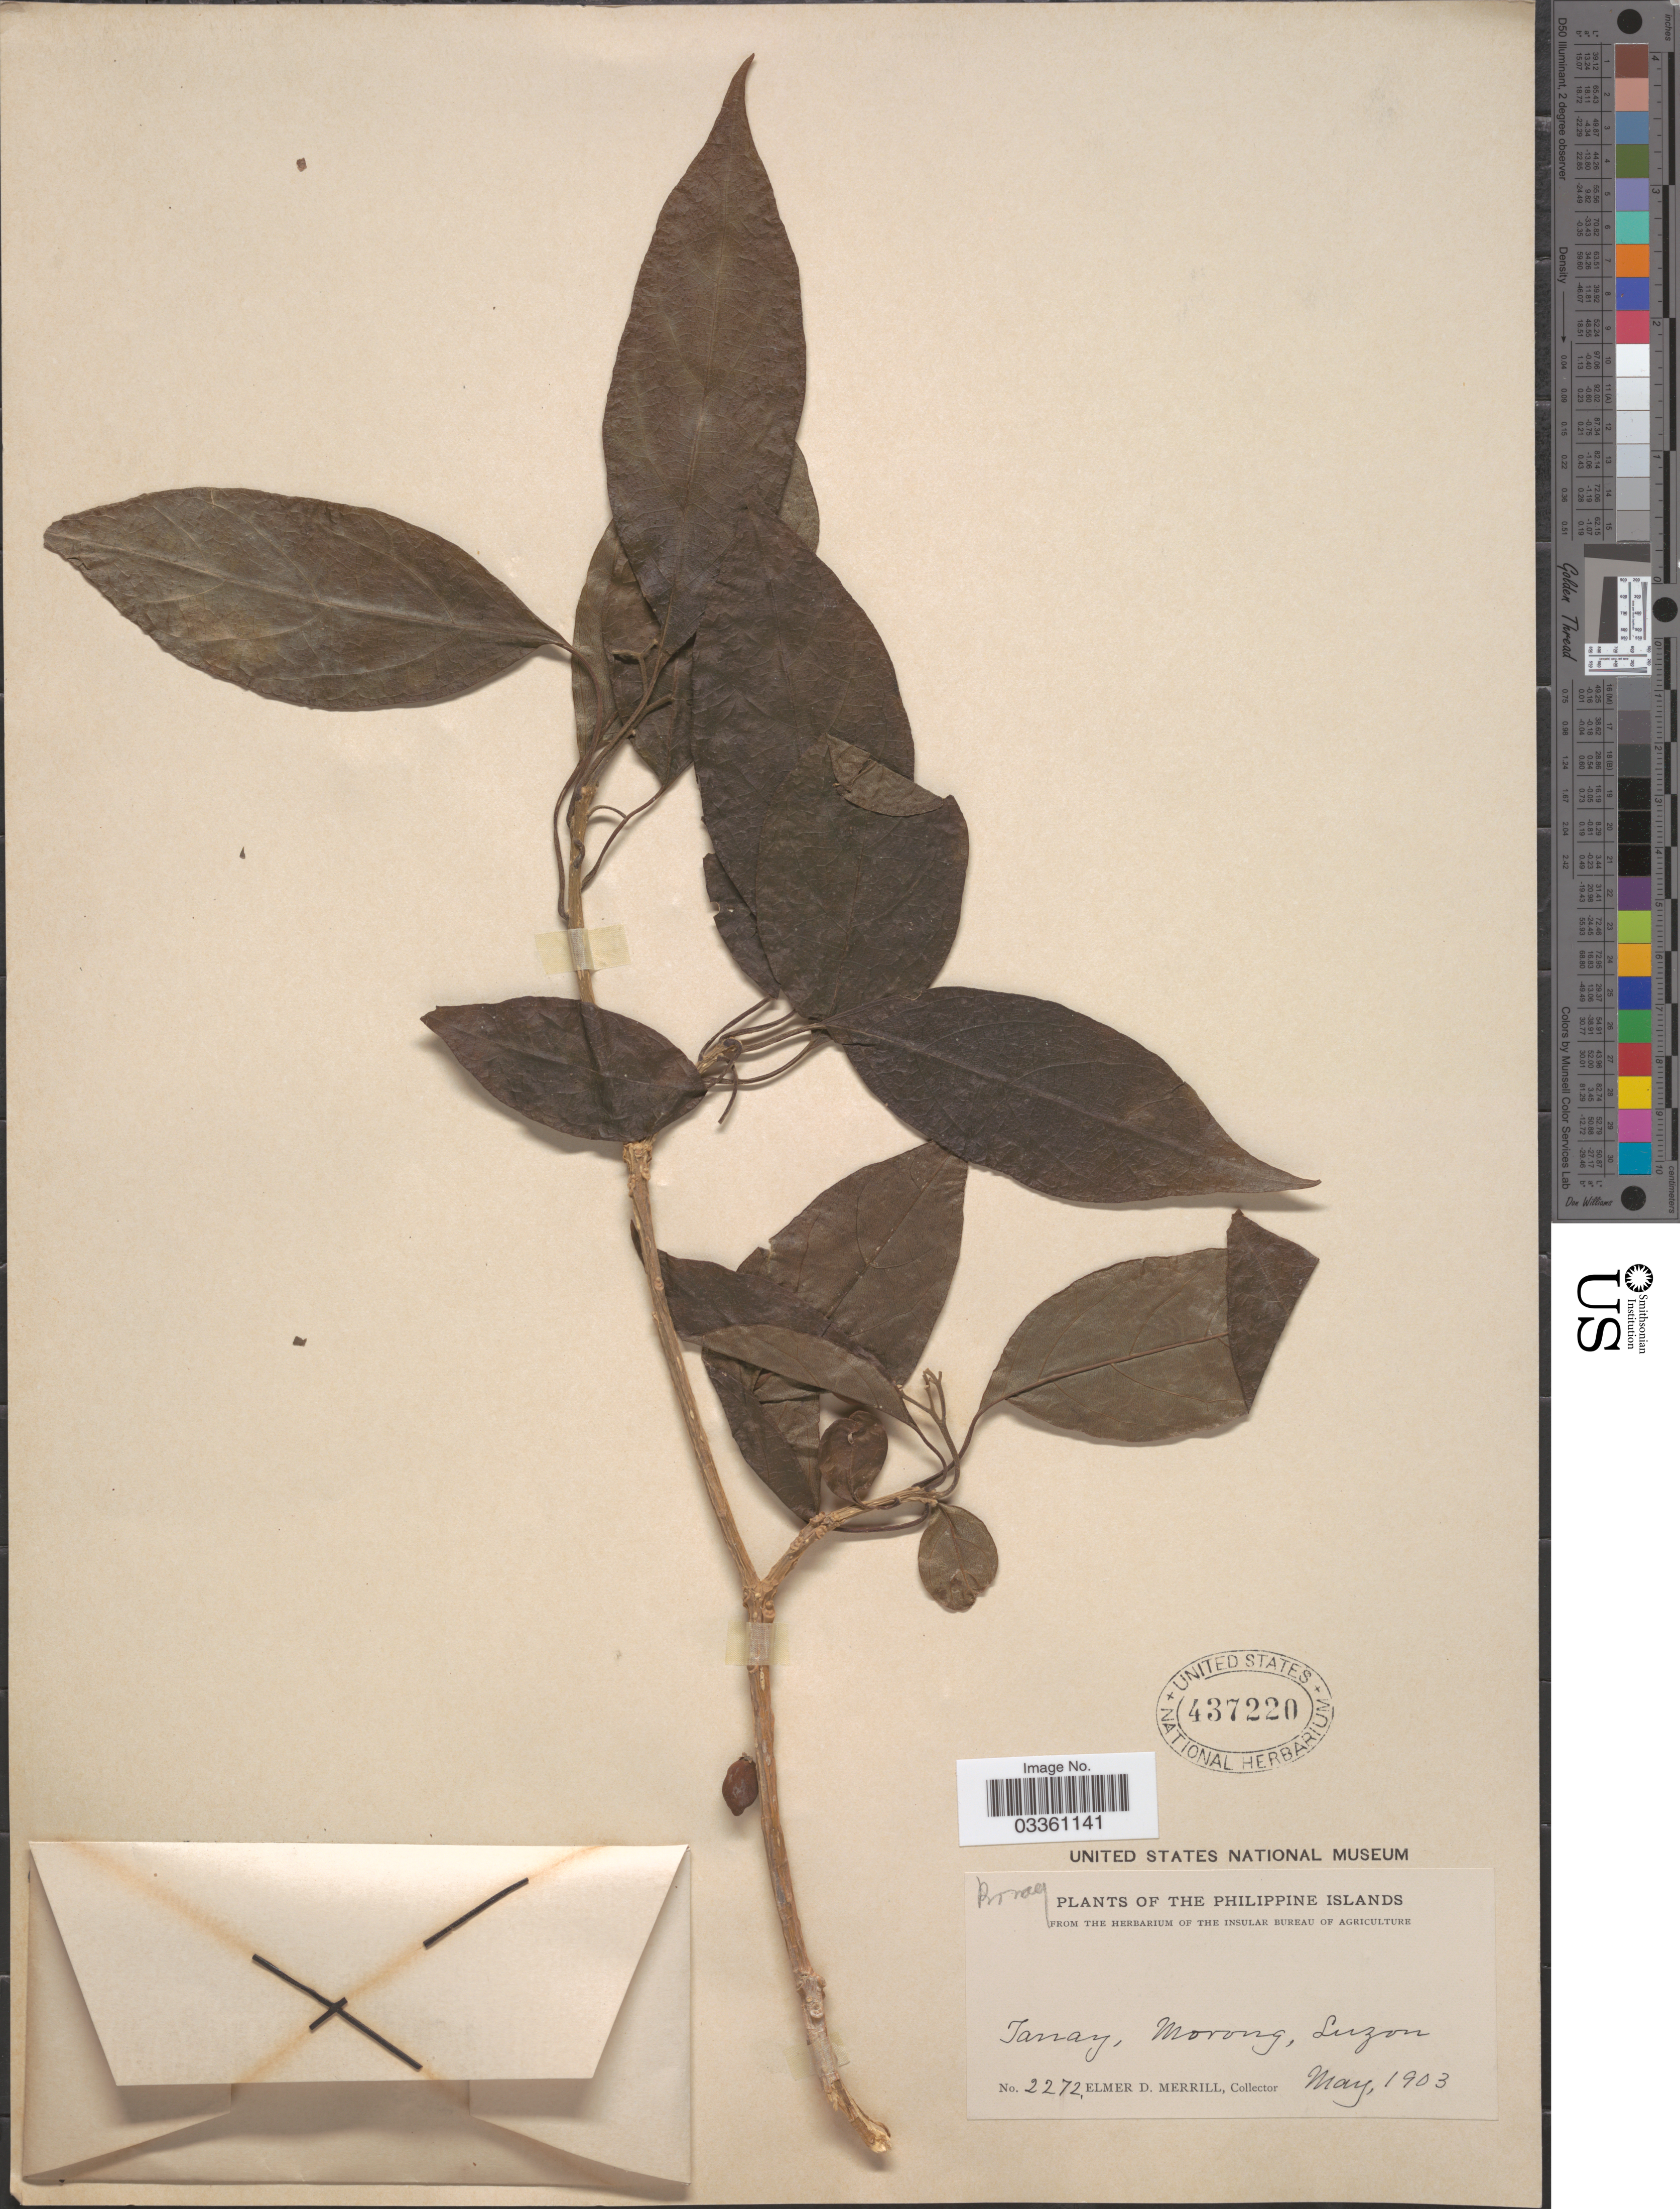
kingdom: Plantae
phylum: Tracheophyta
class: Magnoliopsida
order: Boraginales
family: Boraginaceae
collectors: E. D. Merrill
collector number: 2272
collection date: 1903-05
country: Philippines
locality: The Philippine Islands. Tanay, Morong, Luzon.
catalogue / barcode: US 437220